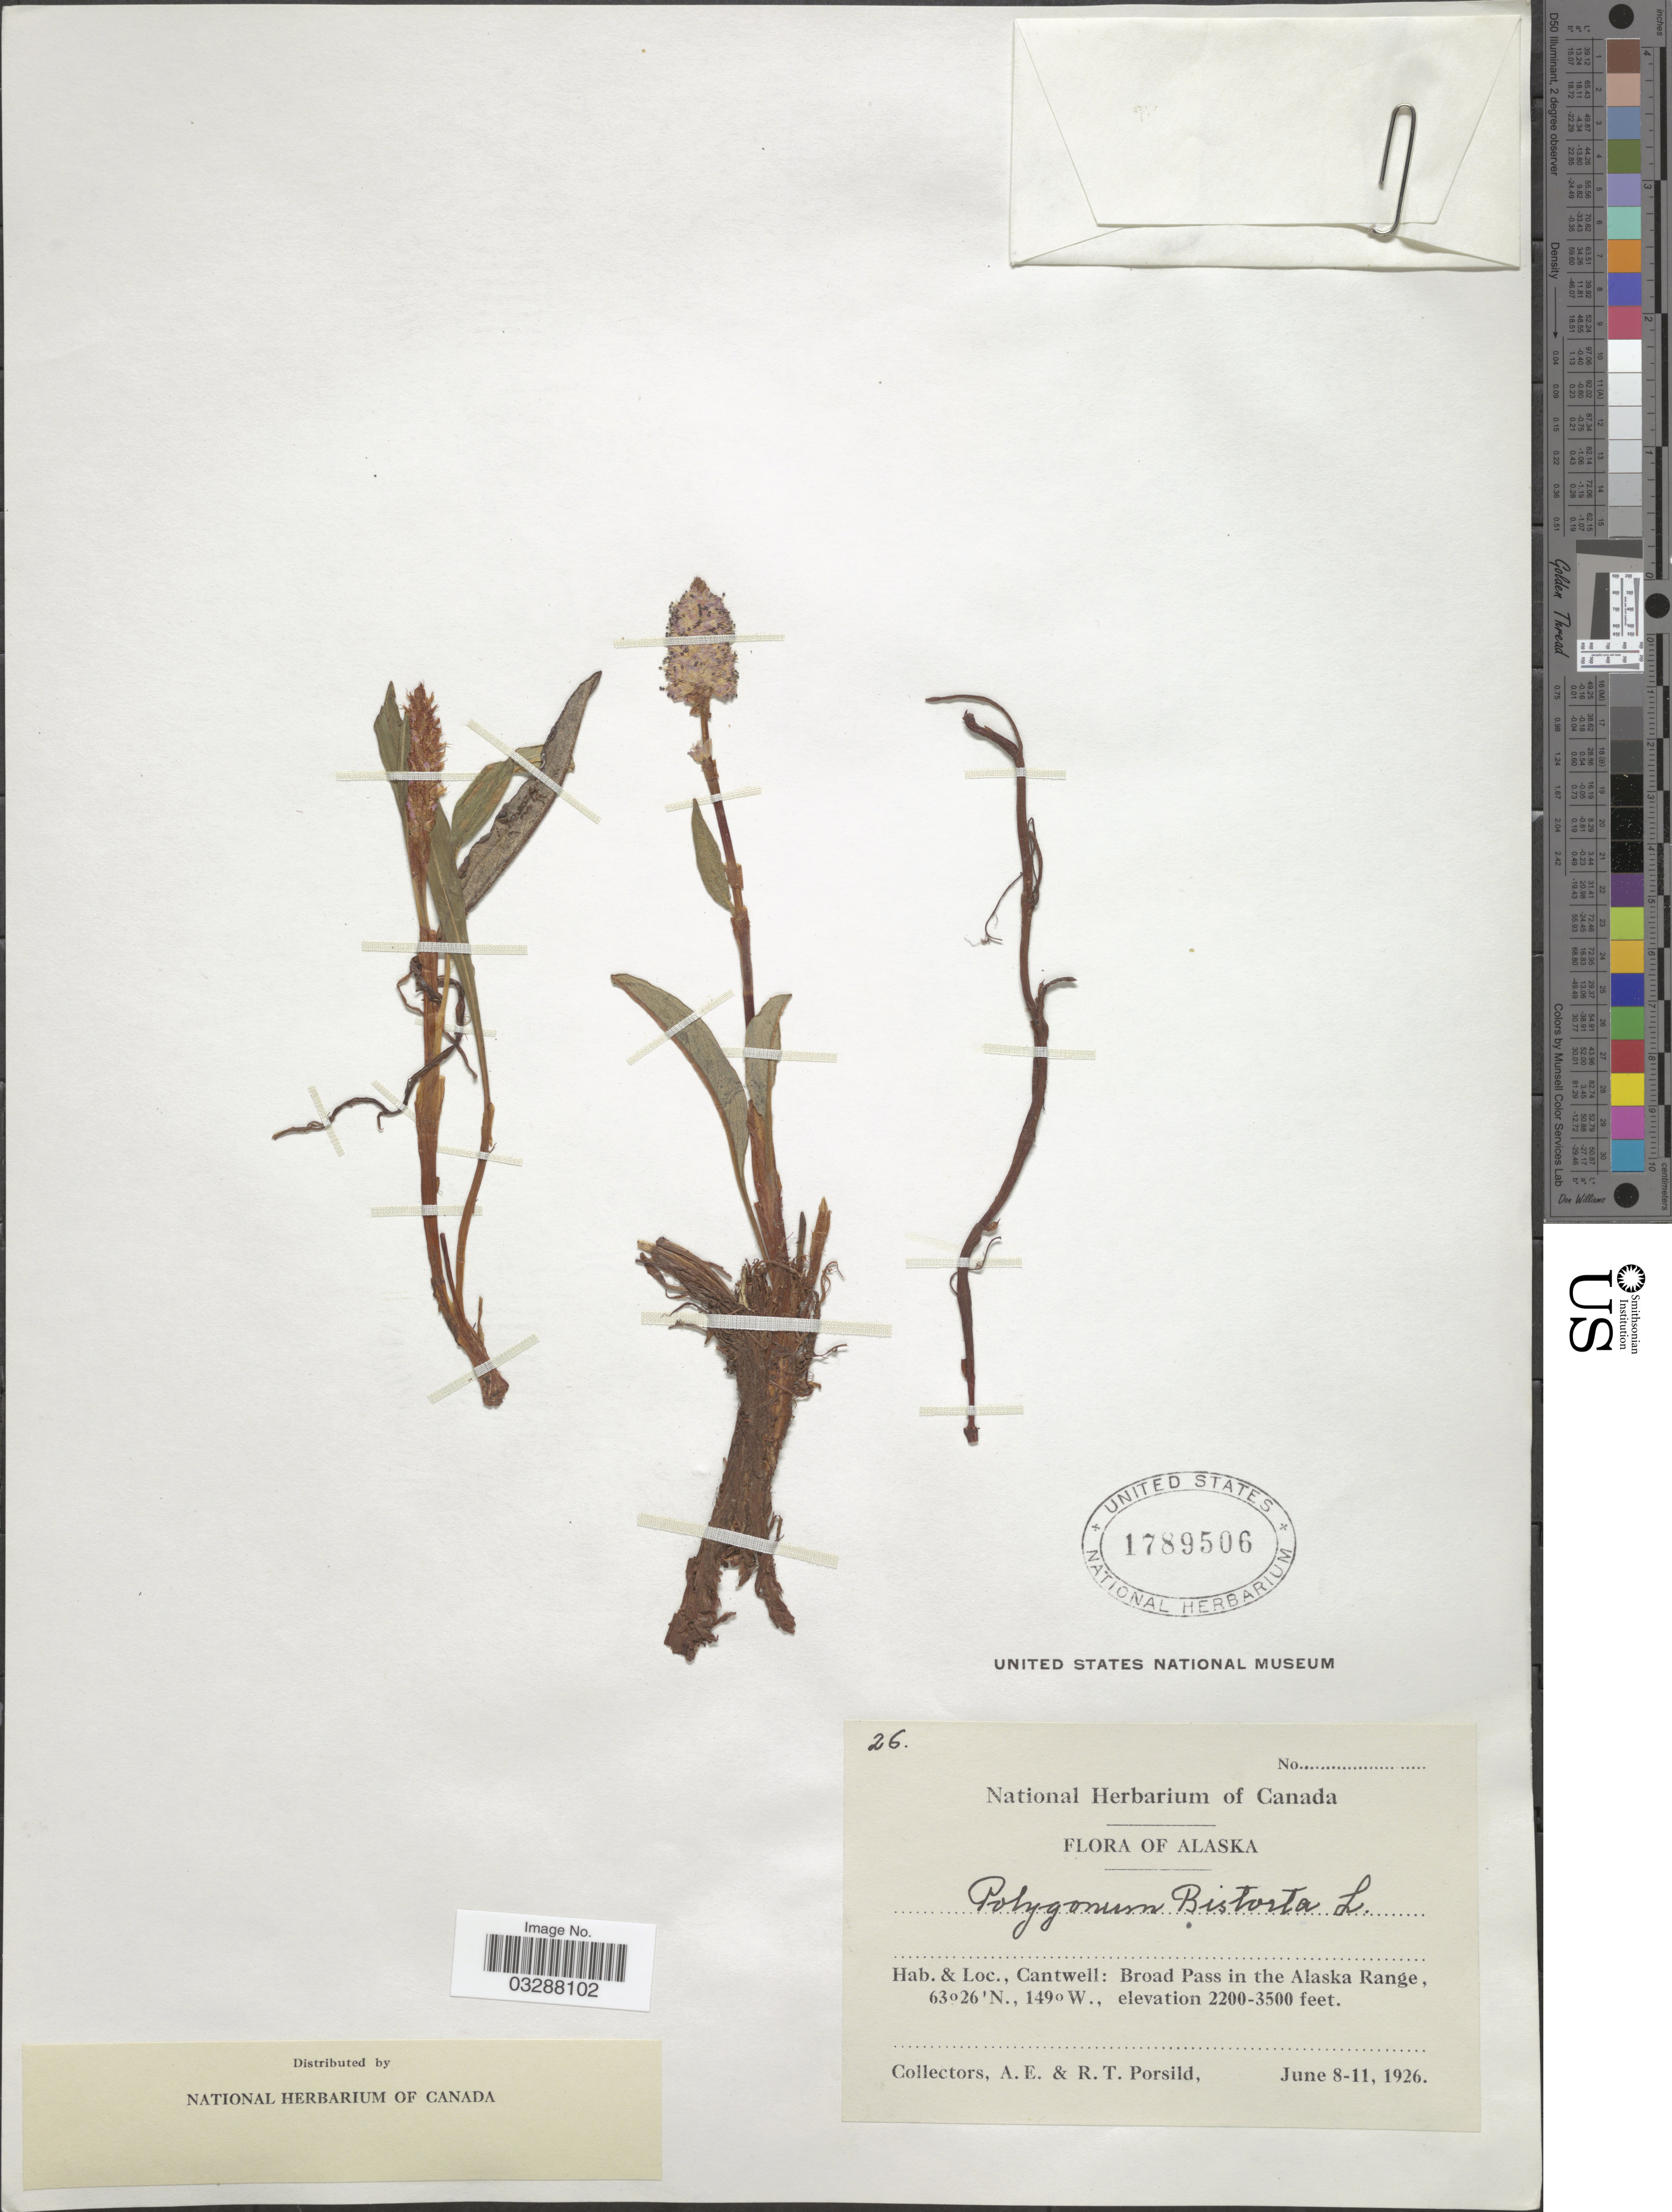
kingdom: Plantae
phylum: Tracheophyta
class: Magnoliopsida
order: Caryophyllales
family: Polygonaceae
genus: Bistorta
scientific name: Bistorta plumosa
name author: (Small) Greene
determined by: Strong, Mark T., (BOT), Smithsonian Institution - National Museum of Natural History (UNITED STATES)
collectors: A. E. Porsild & R. T. Porsild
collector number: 26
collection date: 1926-06-08/1926-06-11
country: United States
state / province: Alaska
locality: Cantwell: Broad Pass in the Alaska Range.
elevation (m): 671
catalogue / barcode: US 1789506